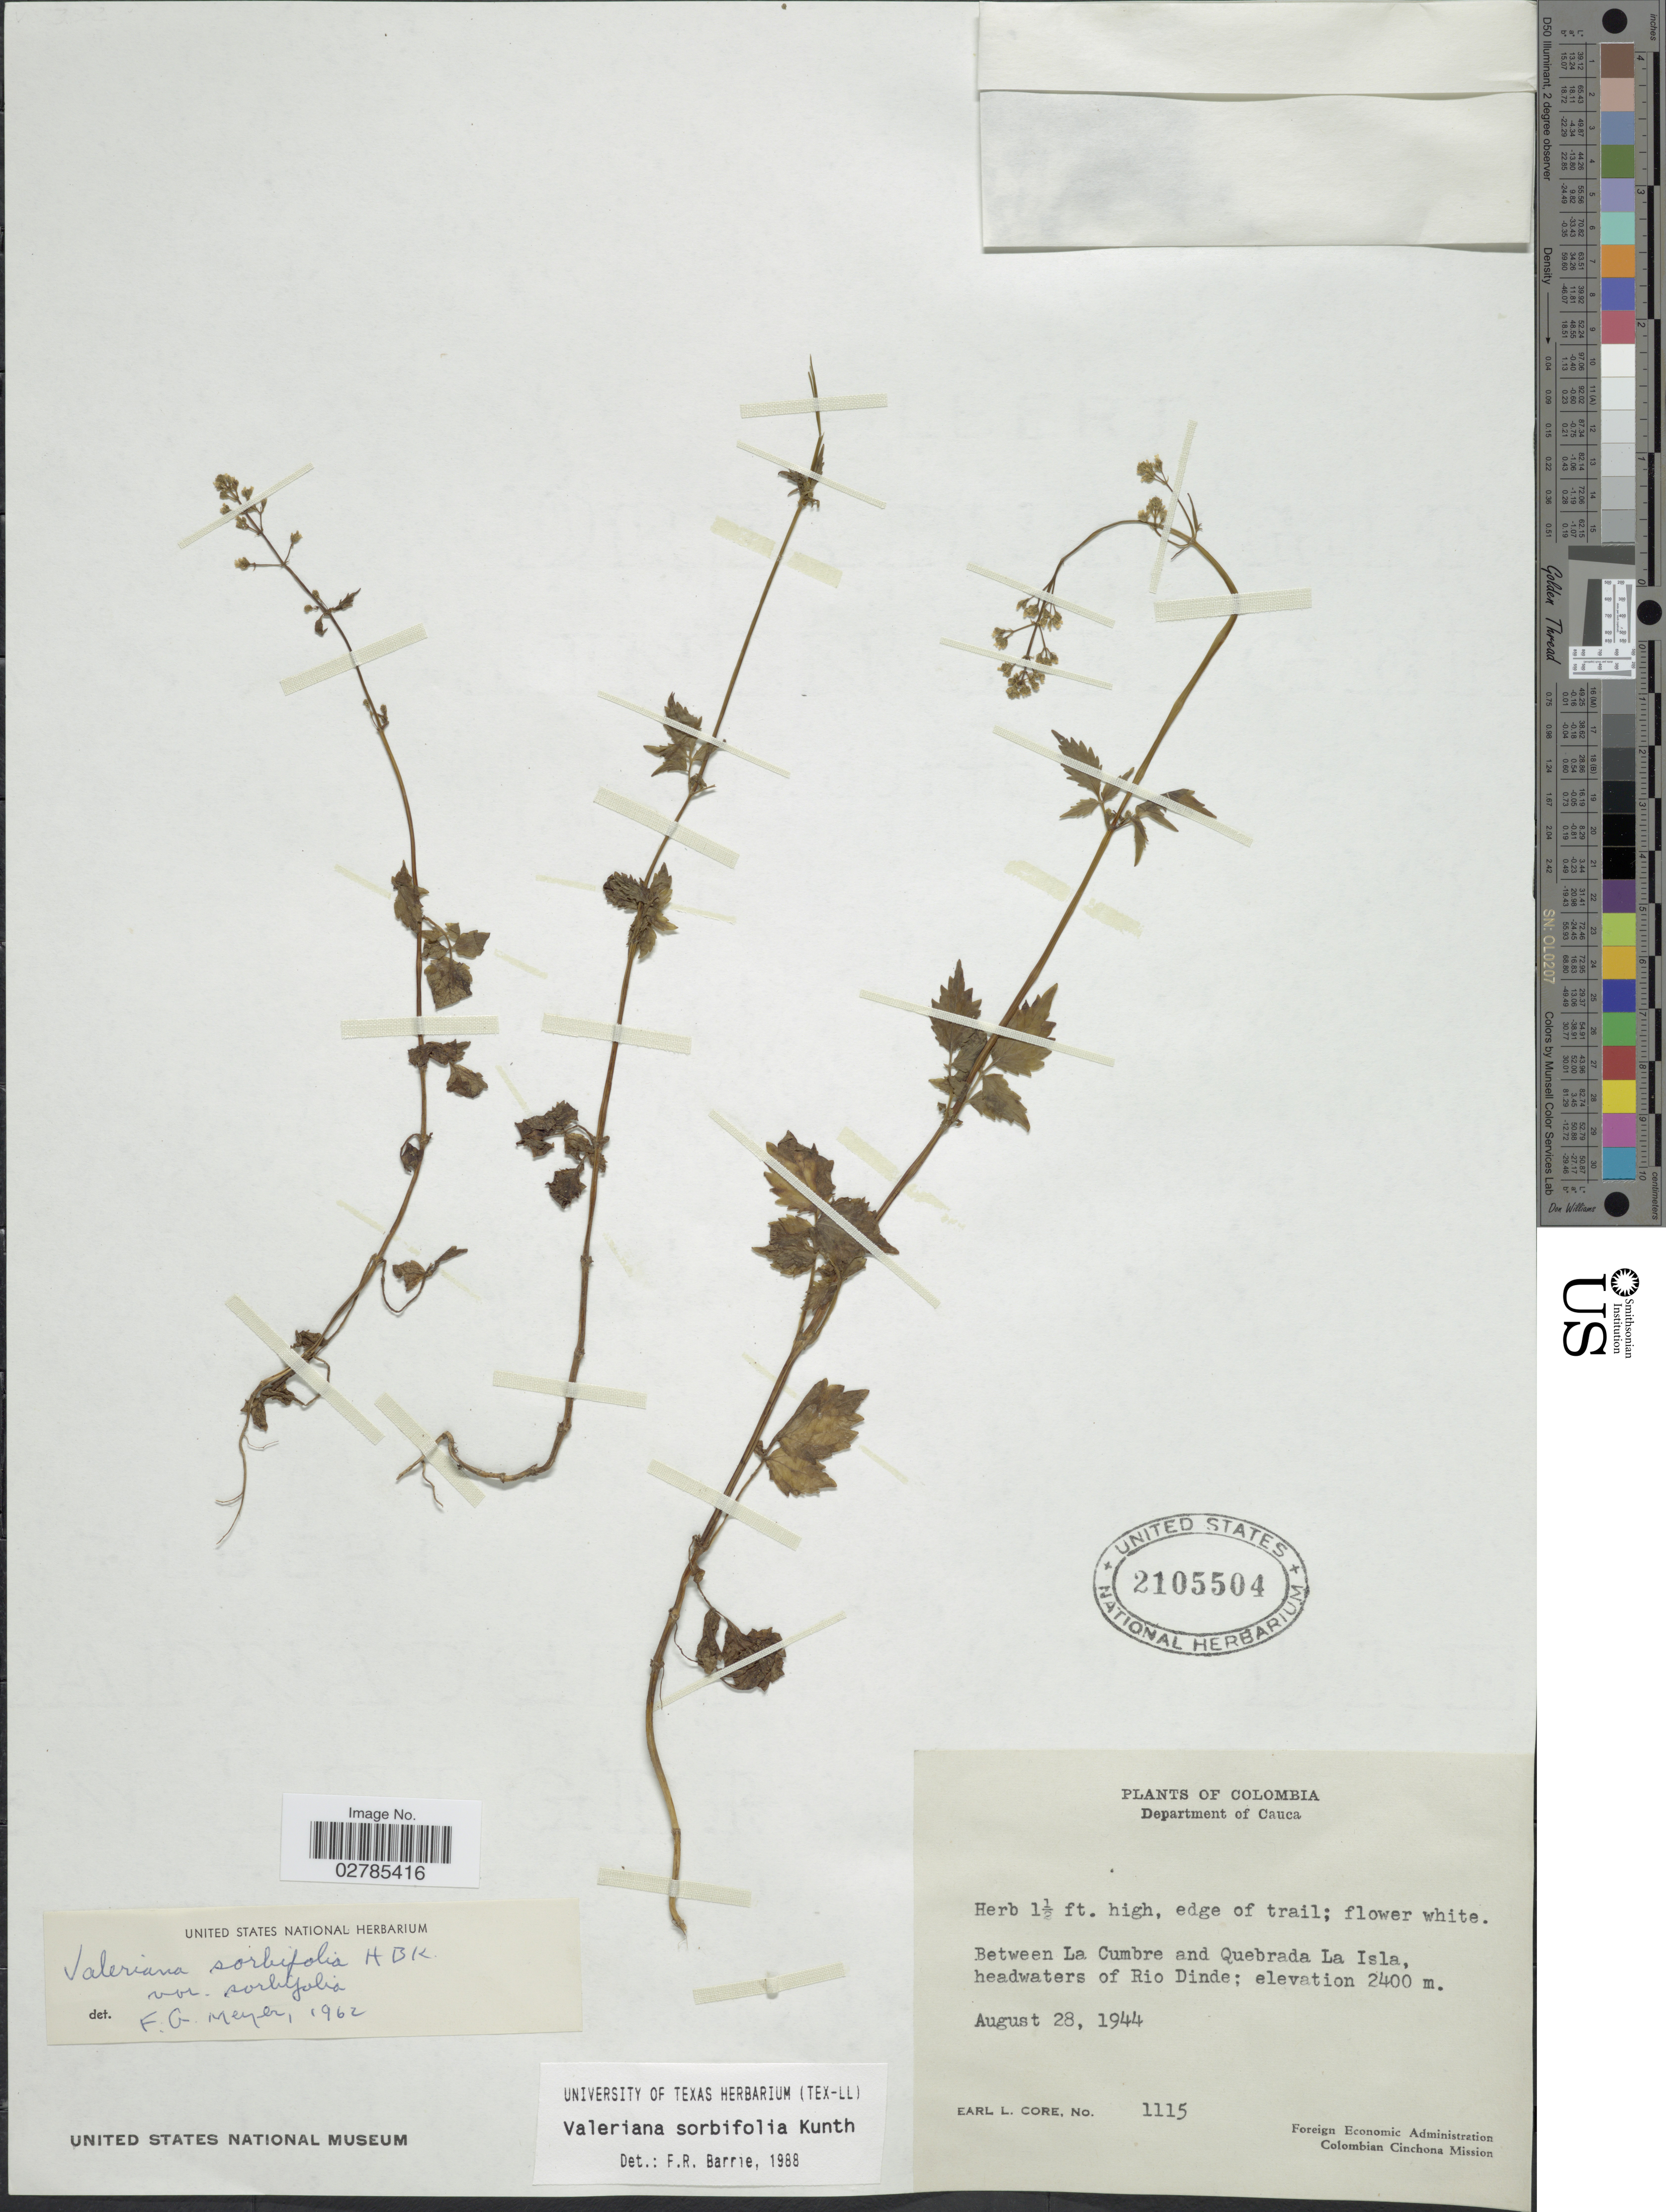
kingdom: Plantae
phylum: Tracheophyta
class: Magnoliopsida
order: Dipsacales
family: Caprifoliaceae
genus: Valeriana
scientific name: Valeriana sorbifolia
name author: Kunth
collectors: E. L. Core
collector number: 1115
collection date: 1944-08-28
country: Colombia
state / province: Cauca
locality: Department of Cauca. Between La Cumbre and Quebrada La Isla, headwaters of Rio Dinde.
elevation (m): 2400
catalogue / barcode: US 2105504